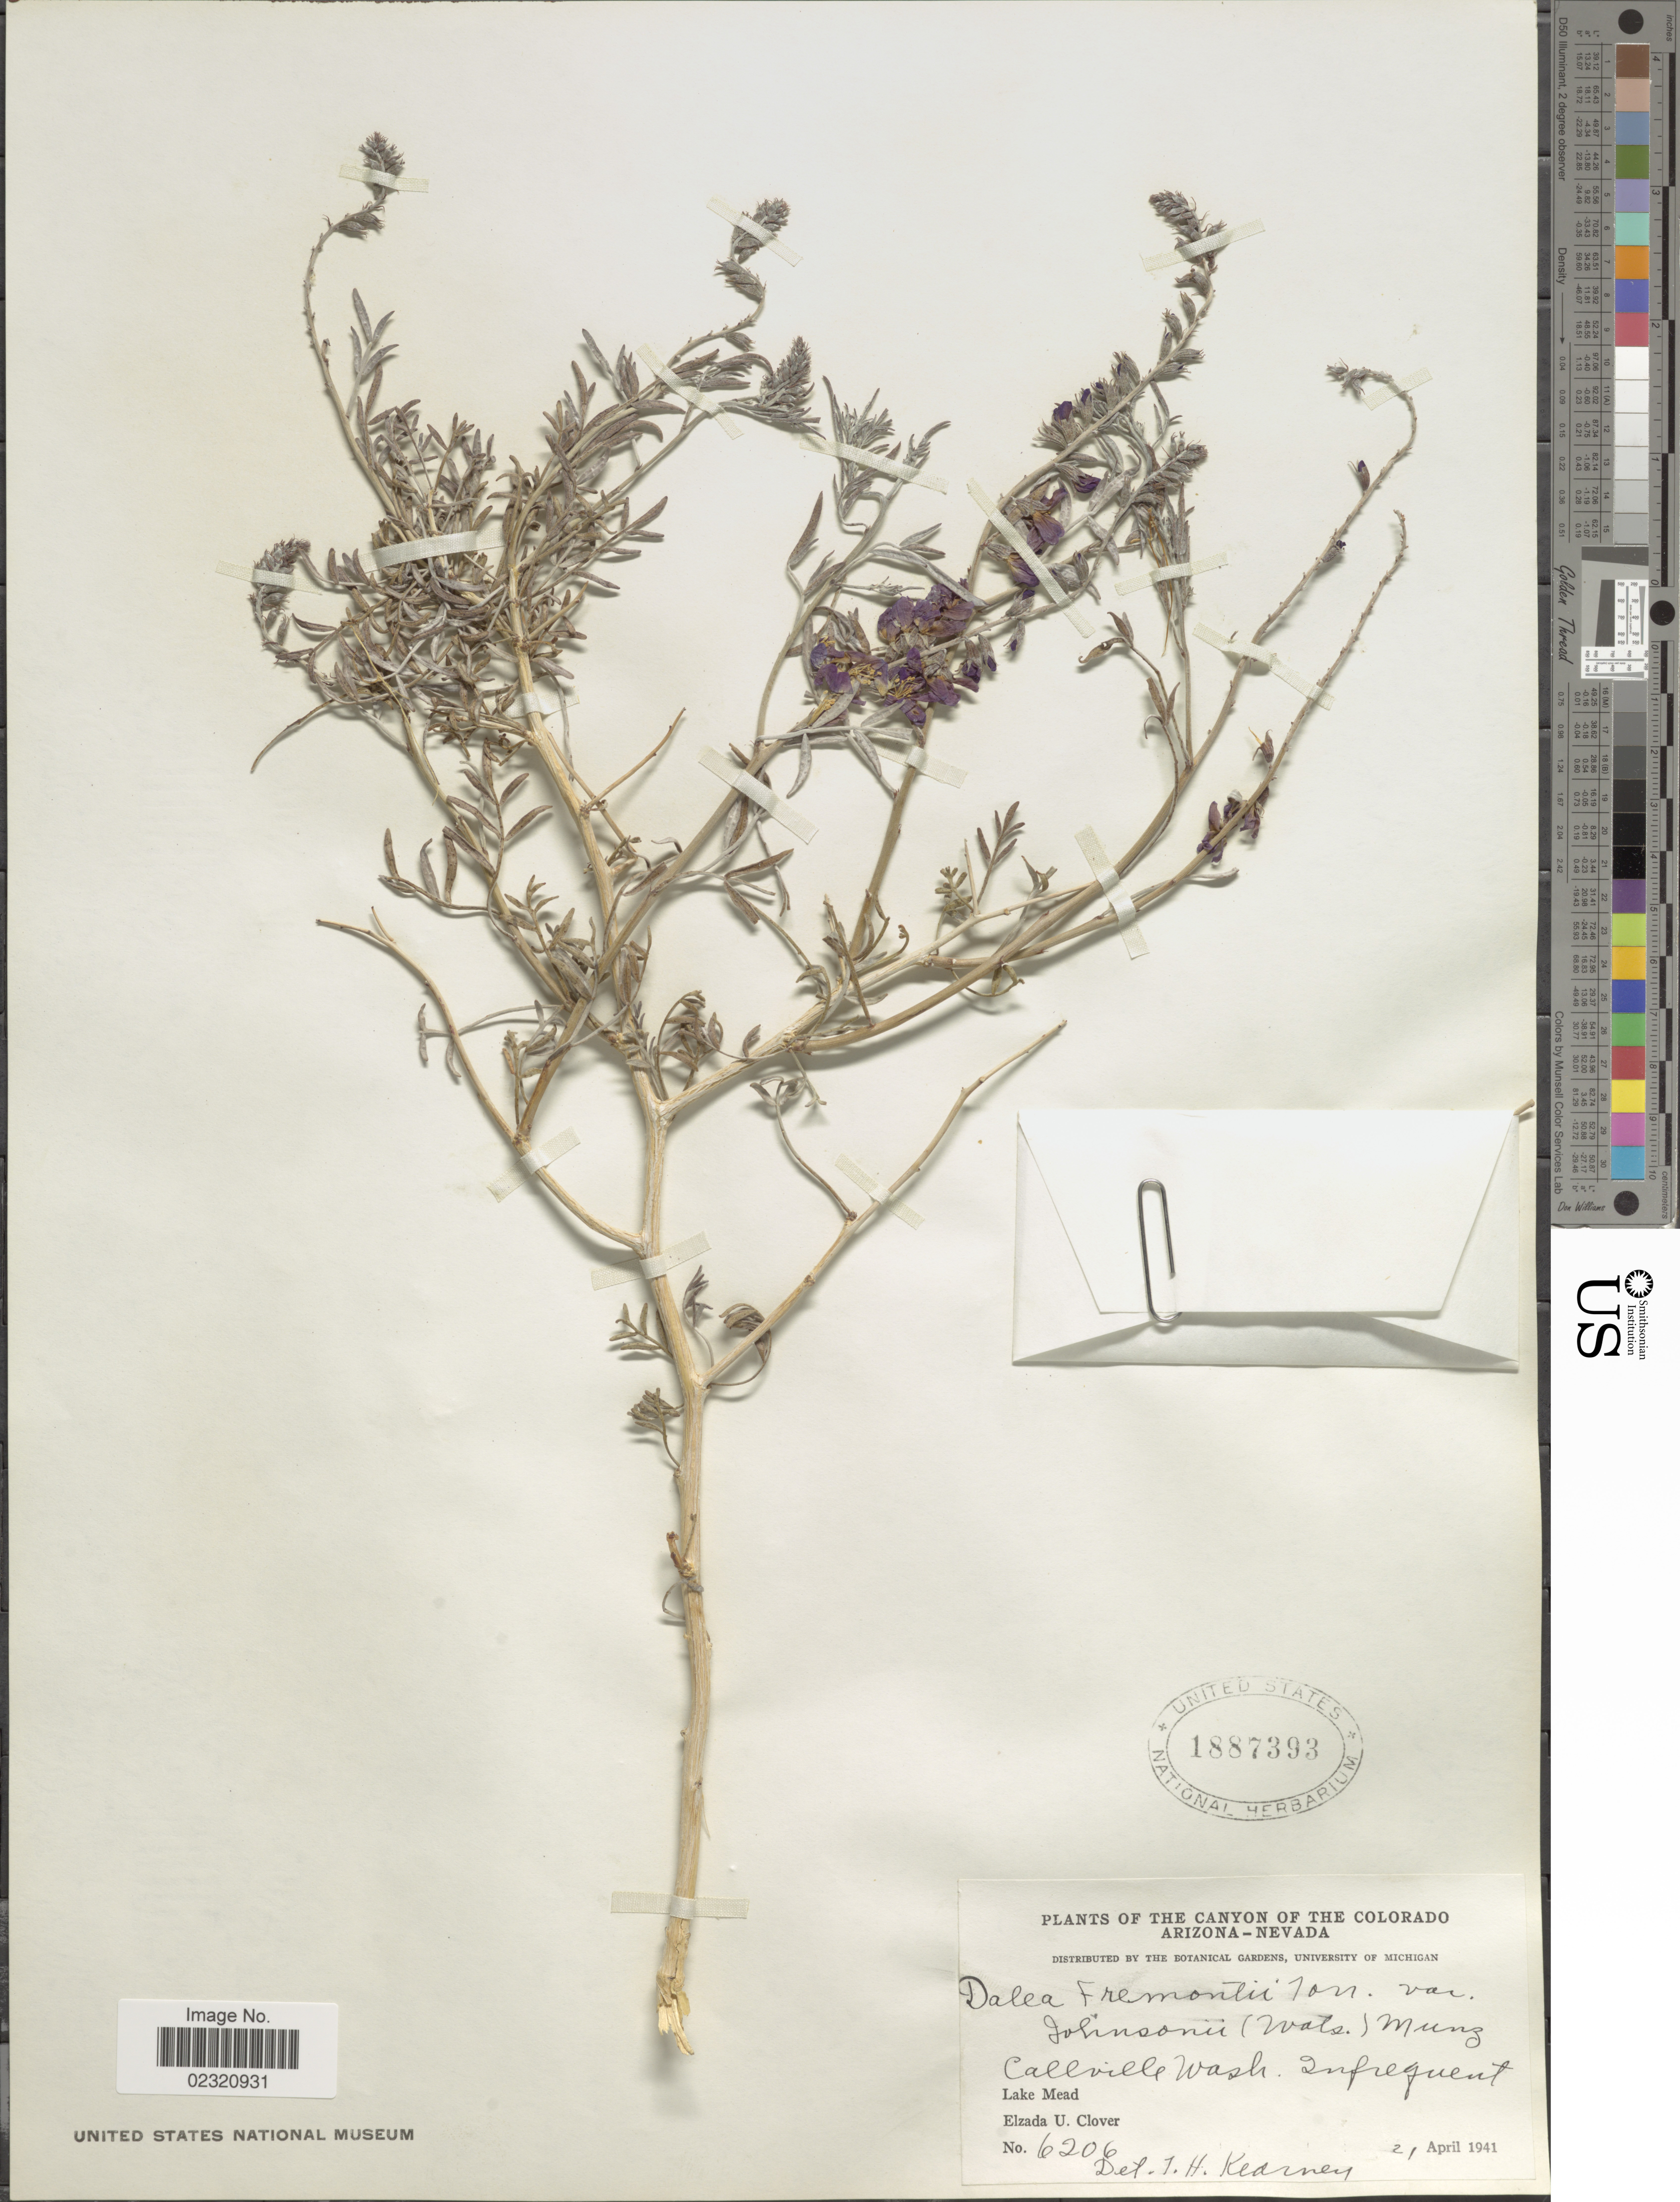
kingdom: Plantae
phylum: Tracheophyta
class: Magnoliopsida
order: Fabales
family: Fabaceae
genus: Psorothamnus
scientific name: Psorothamnus fremontii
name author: (Torr. ex A. Gray) Barneby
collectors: E. U. Clover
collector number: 6206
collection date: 1941-04-21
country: United States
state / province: Nevada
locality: Canyon of the Colorado, Arizona - Nevada, Calville Wash. Lake Mead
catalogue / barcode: US 1887393